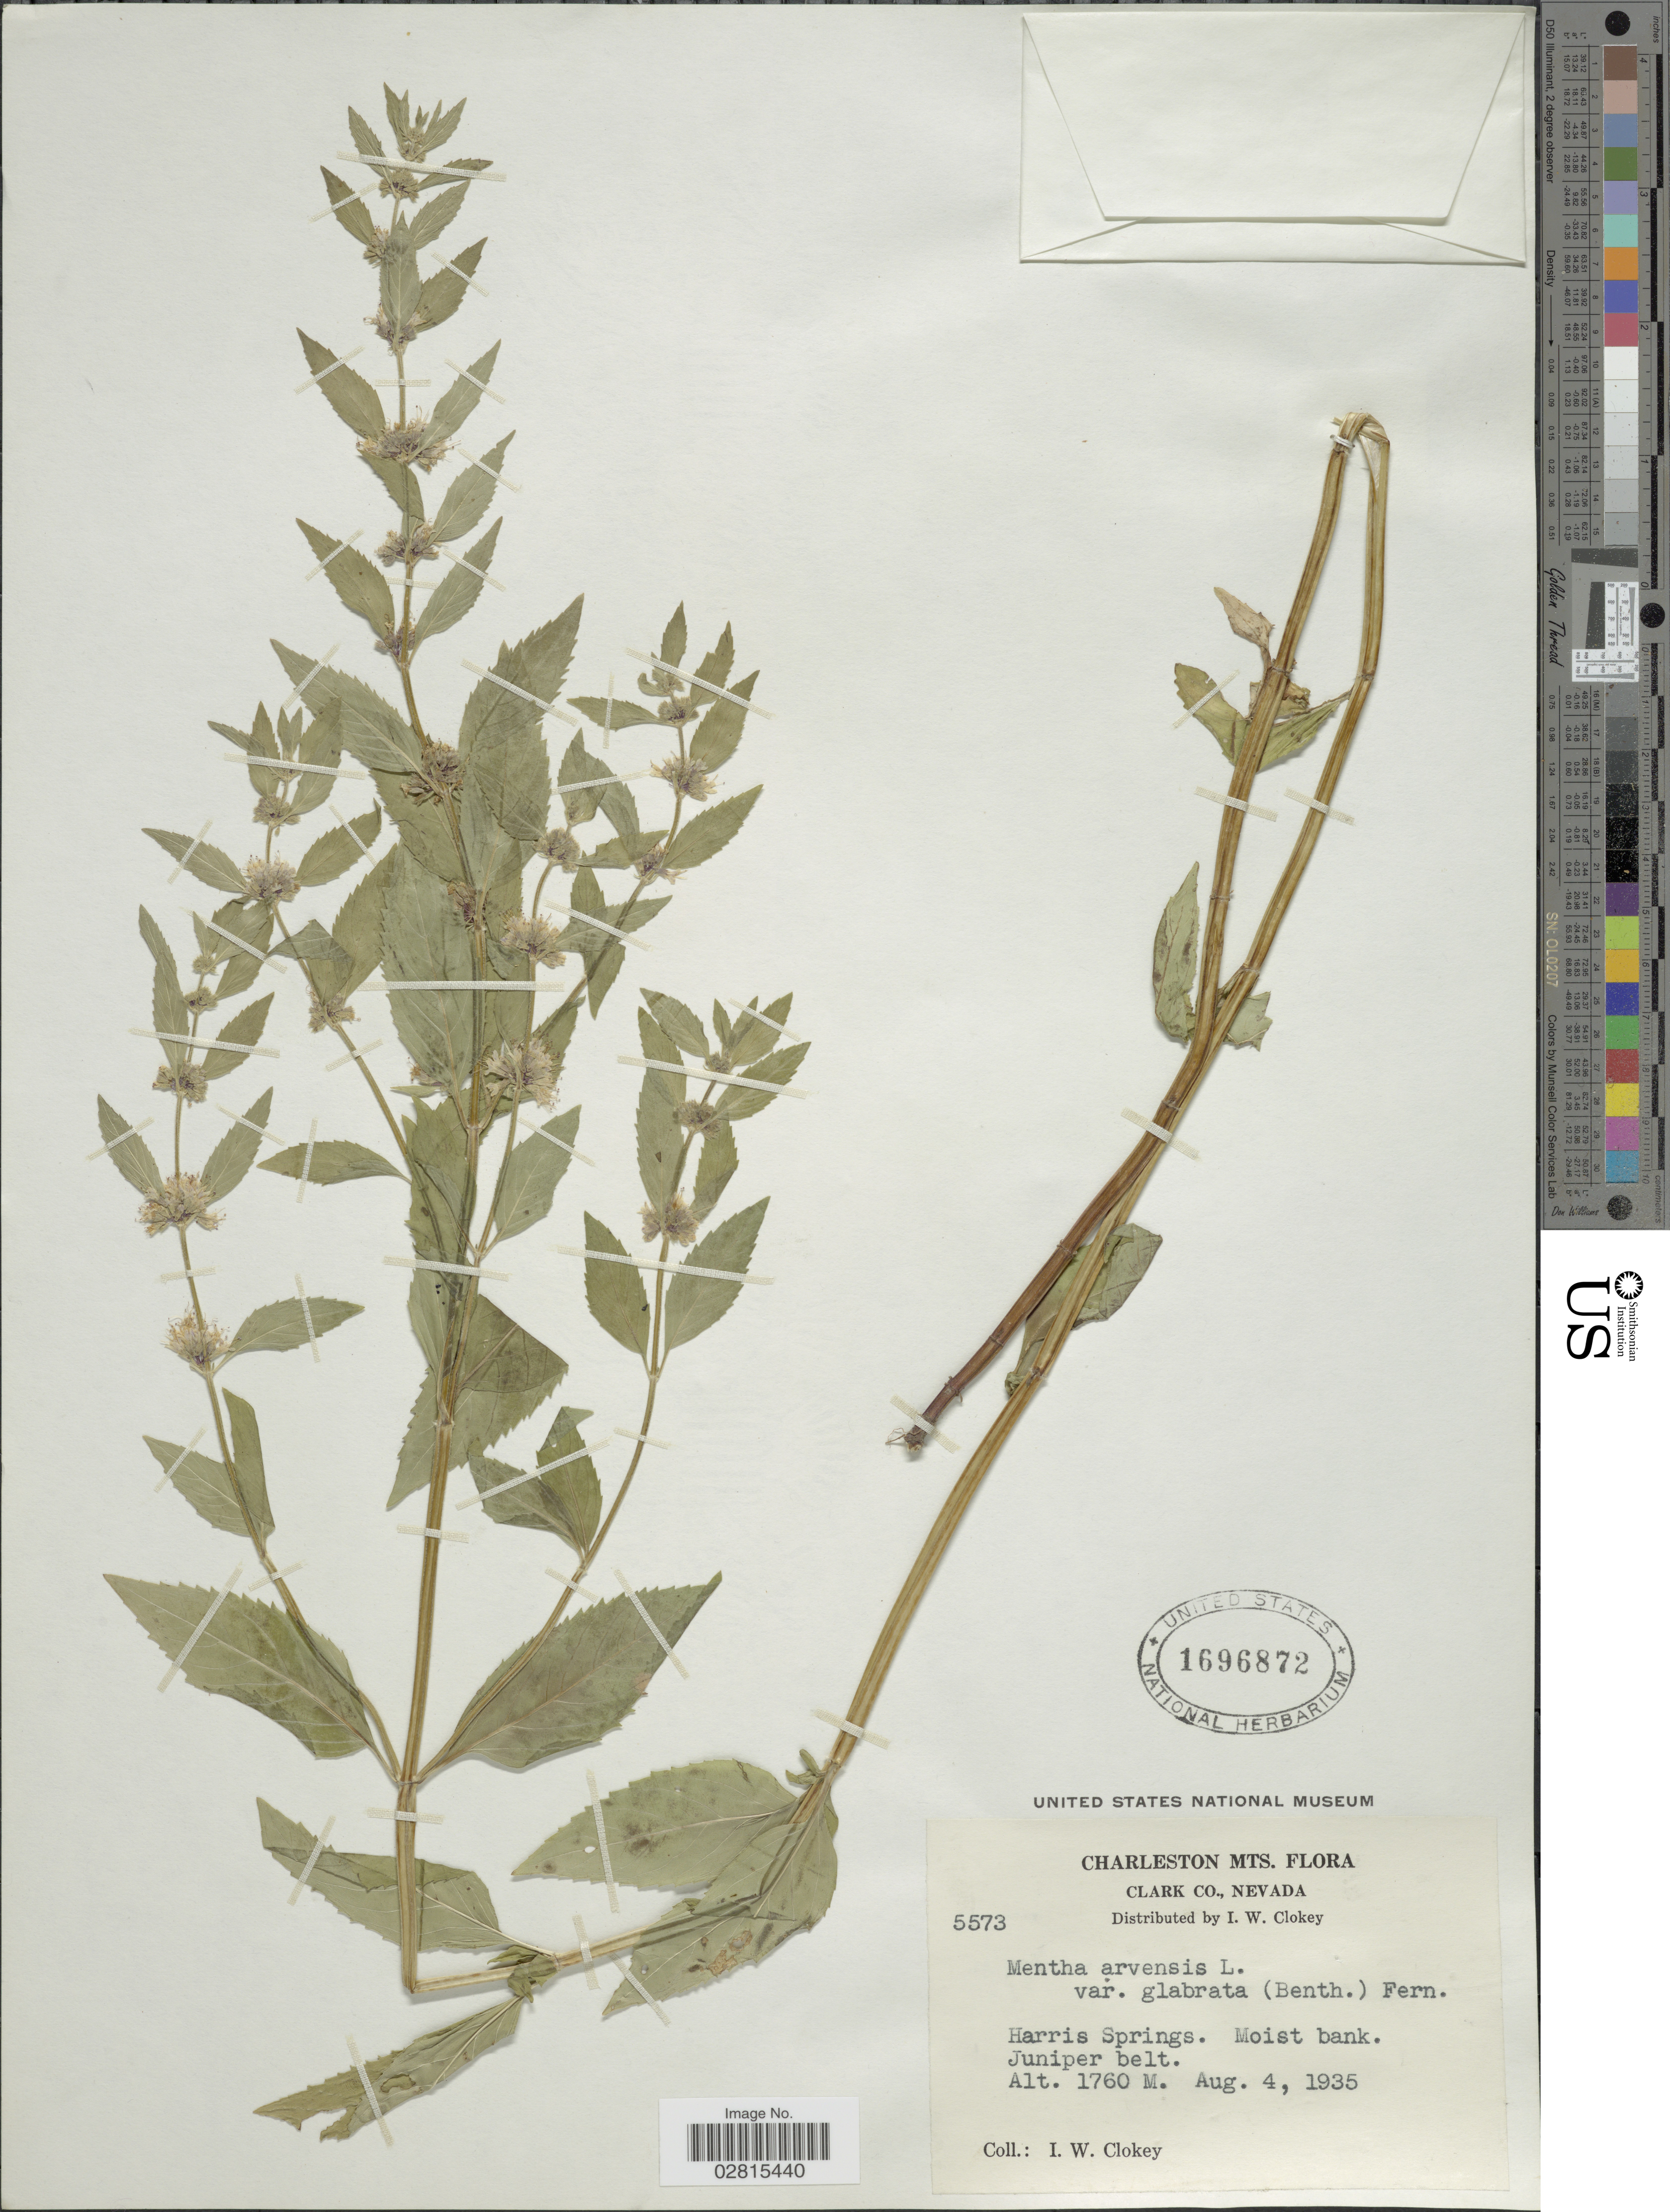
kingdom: Plantae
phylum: Tracheophyta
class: Magnoliopsida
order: Lamiales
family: Lamiaceae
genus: Mentha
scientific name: Mentha canadensis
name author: L.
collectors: I. W. Clokey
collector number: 5573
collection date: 1935-08-04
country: United States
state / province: Nevada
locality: Charleston Mts. Clark Co. Harris Springs. Moist bank. Juniper belt.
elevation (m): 1760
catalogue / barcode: US 1696872